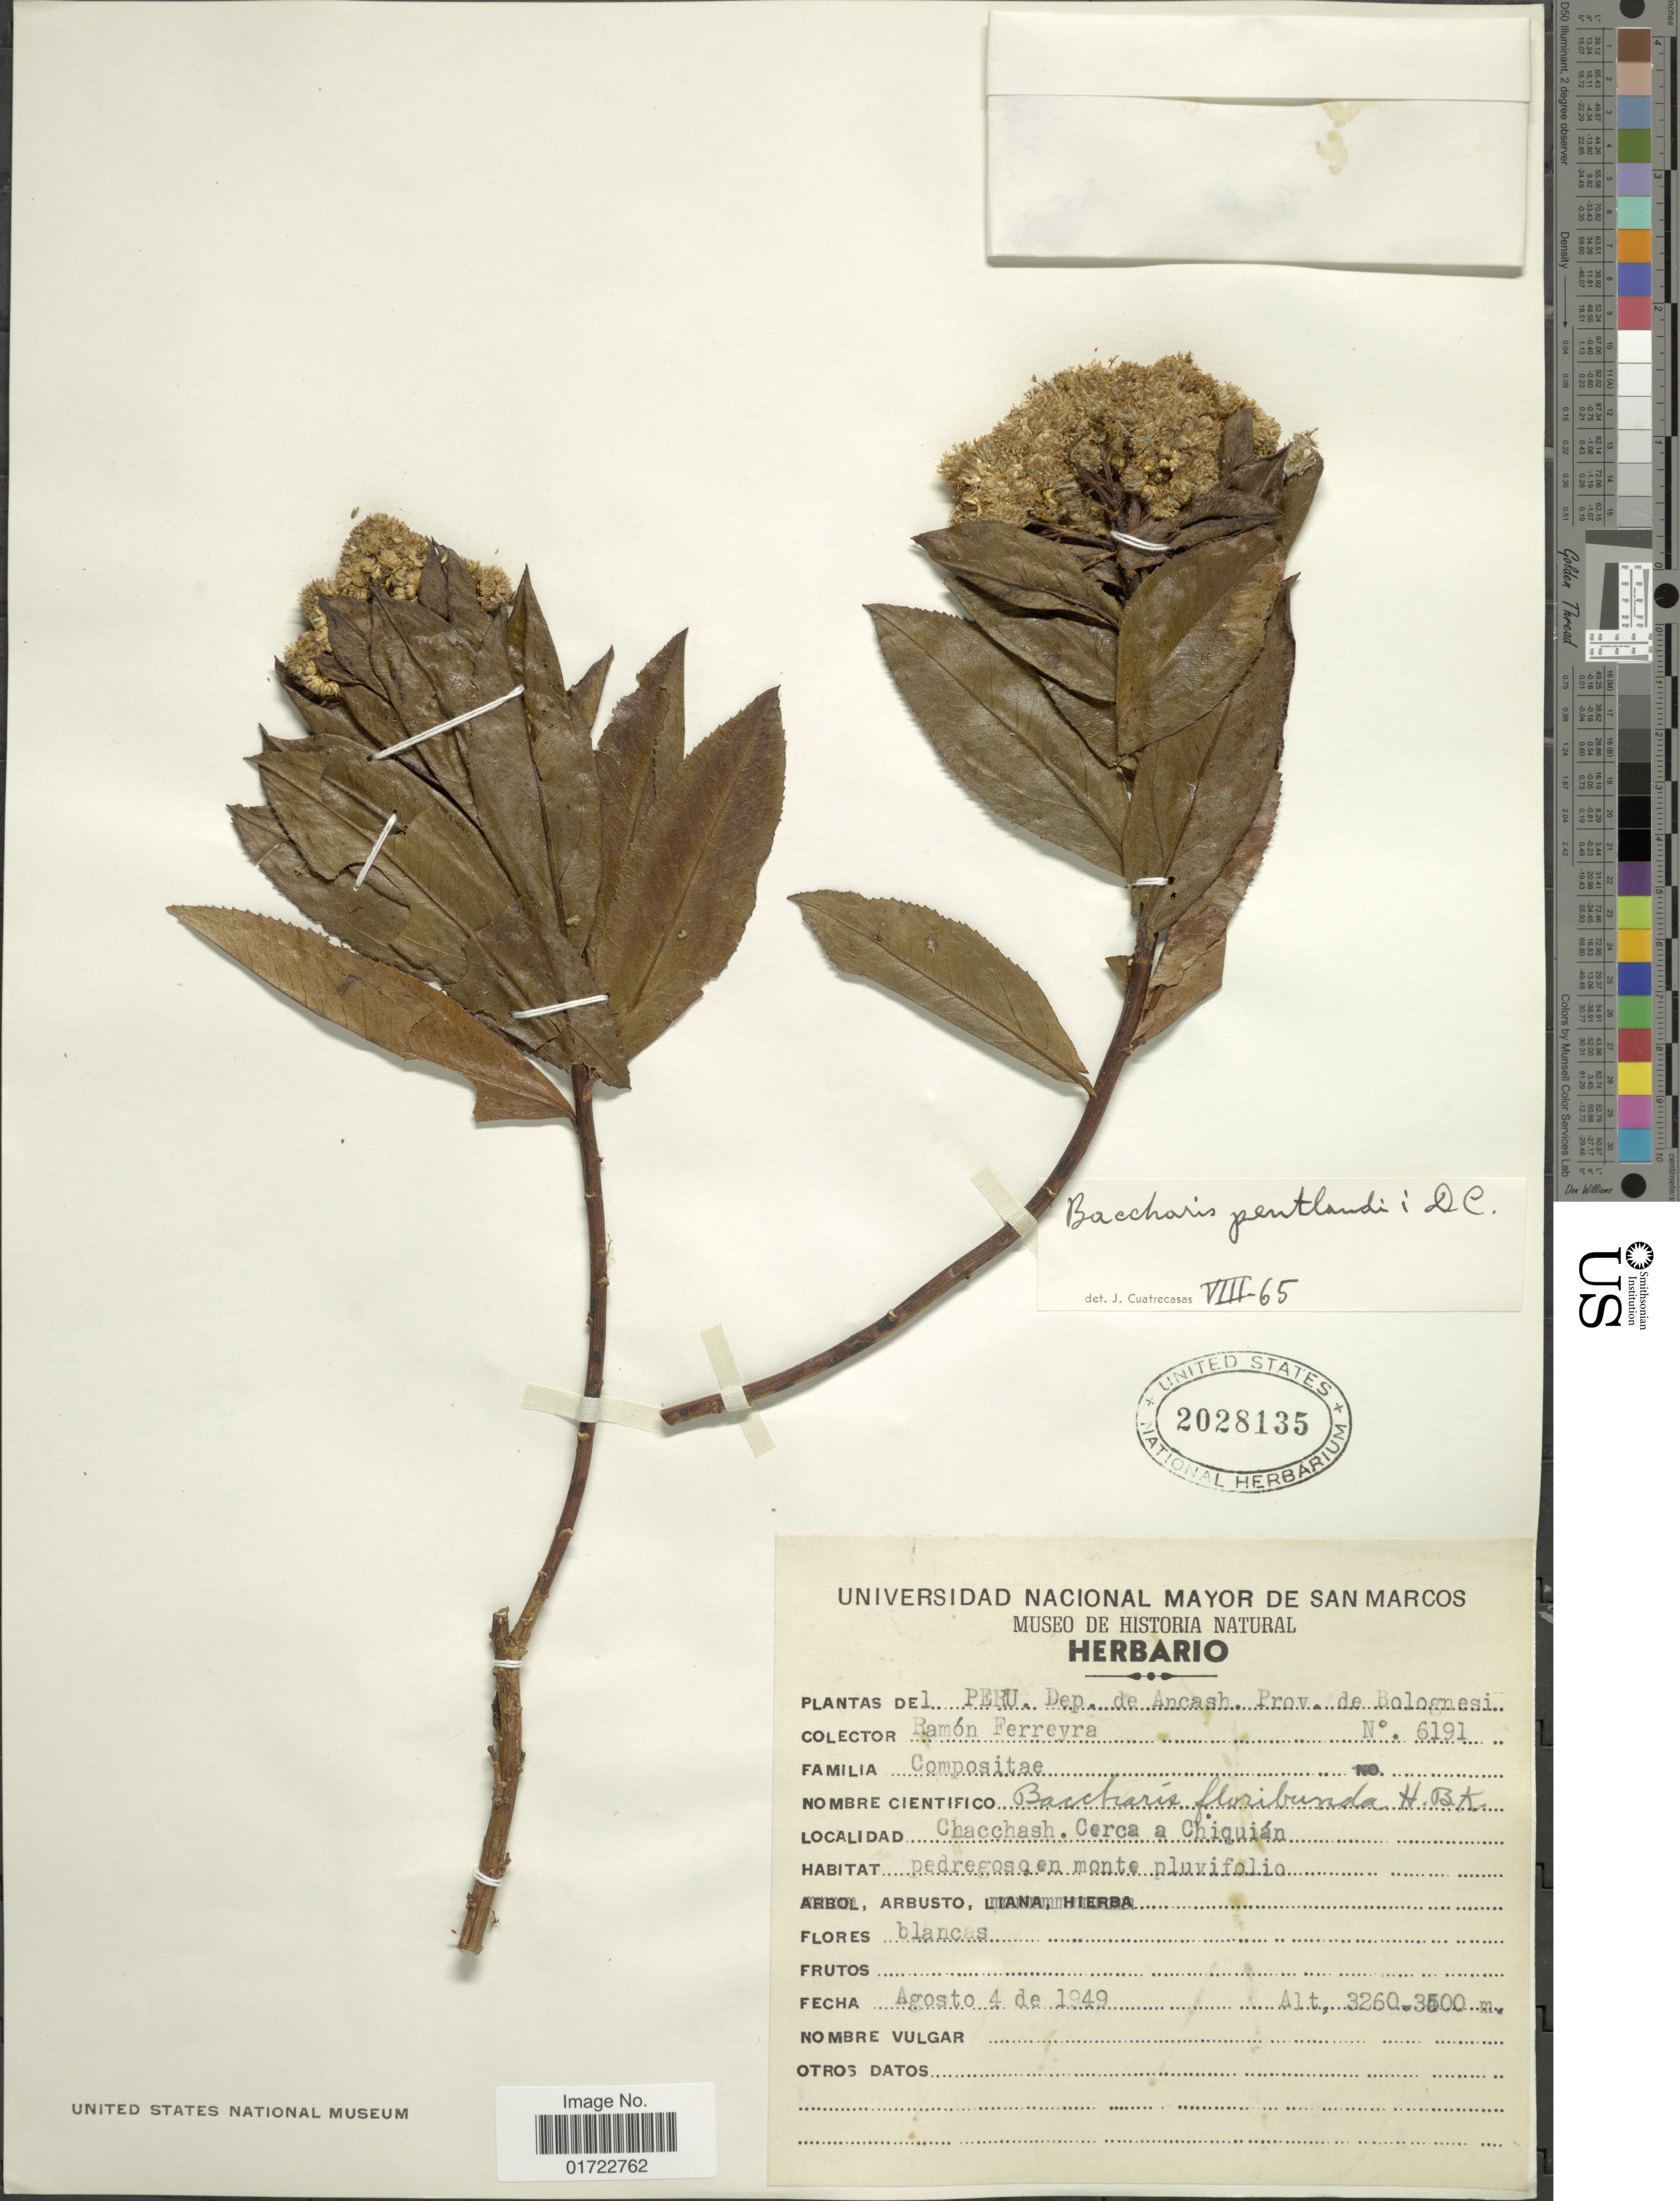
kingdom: Plantae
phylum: Tracheophyta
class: Magnoliopsida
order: Asterales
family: Asteraceae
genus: Baccharis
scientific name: Baccharis latifolia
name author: (Ruiz & Pav.) Pers.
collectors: R. A. Ferreyra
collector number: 6191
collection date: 1949-08-04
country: Peru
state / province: Ancash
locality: Dep. de Ancash. Prov. de Bolognesi, Chacchash. Cerca a Chiquián.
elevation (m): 3260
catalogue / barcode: US 2028135